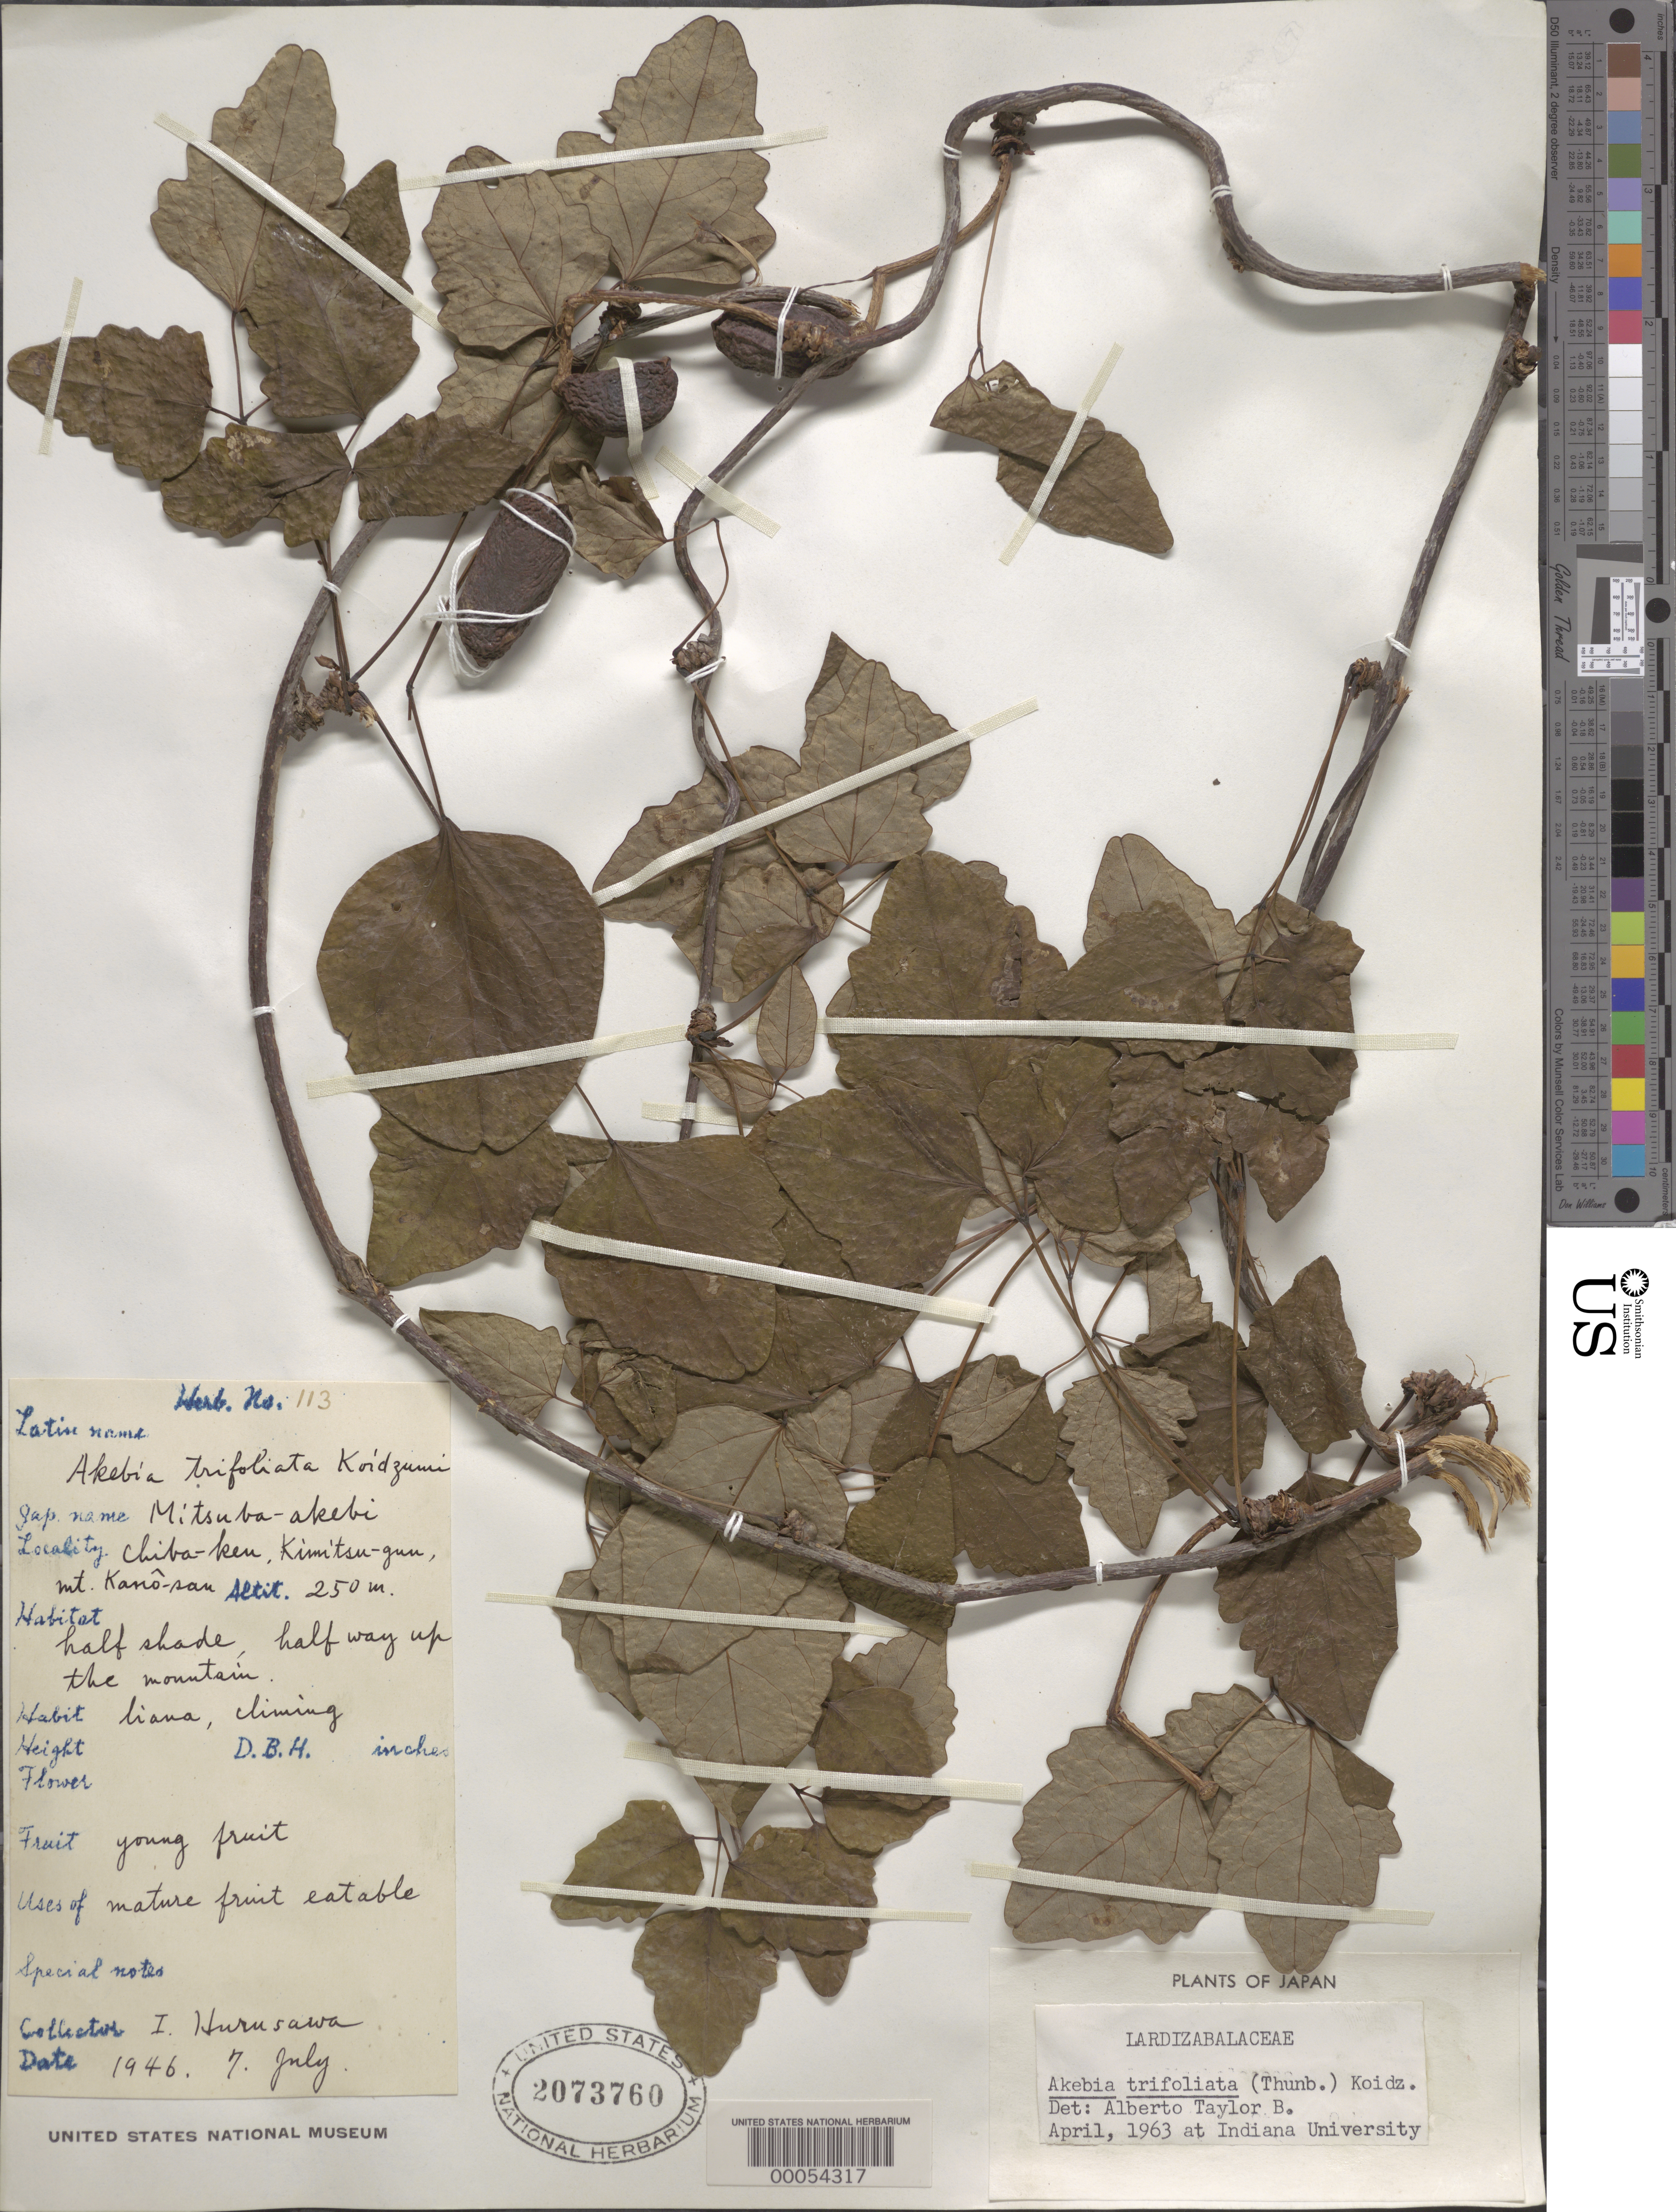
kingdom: Plantae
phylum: Tracheophyta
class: Magnoliopsida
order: Ranunculales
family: Lardizabalaceae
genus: Akebia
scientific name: Akebia trifoliata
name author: (Thunb.) Koidz.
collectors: I. Hurusawa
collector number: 113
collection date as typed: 07 Jul 1946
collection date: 1946-07-07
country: Japan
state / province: Tiba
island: Honshu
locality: Chiba-ken, Kikitsu-Gun, Mt. Kano-San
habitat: Half shade, halfway up the mountain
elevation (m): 250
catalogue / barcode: US 2073760